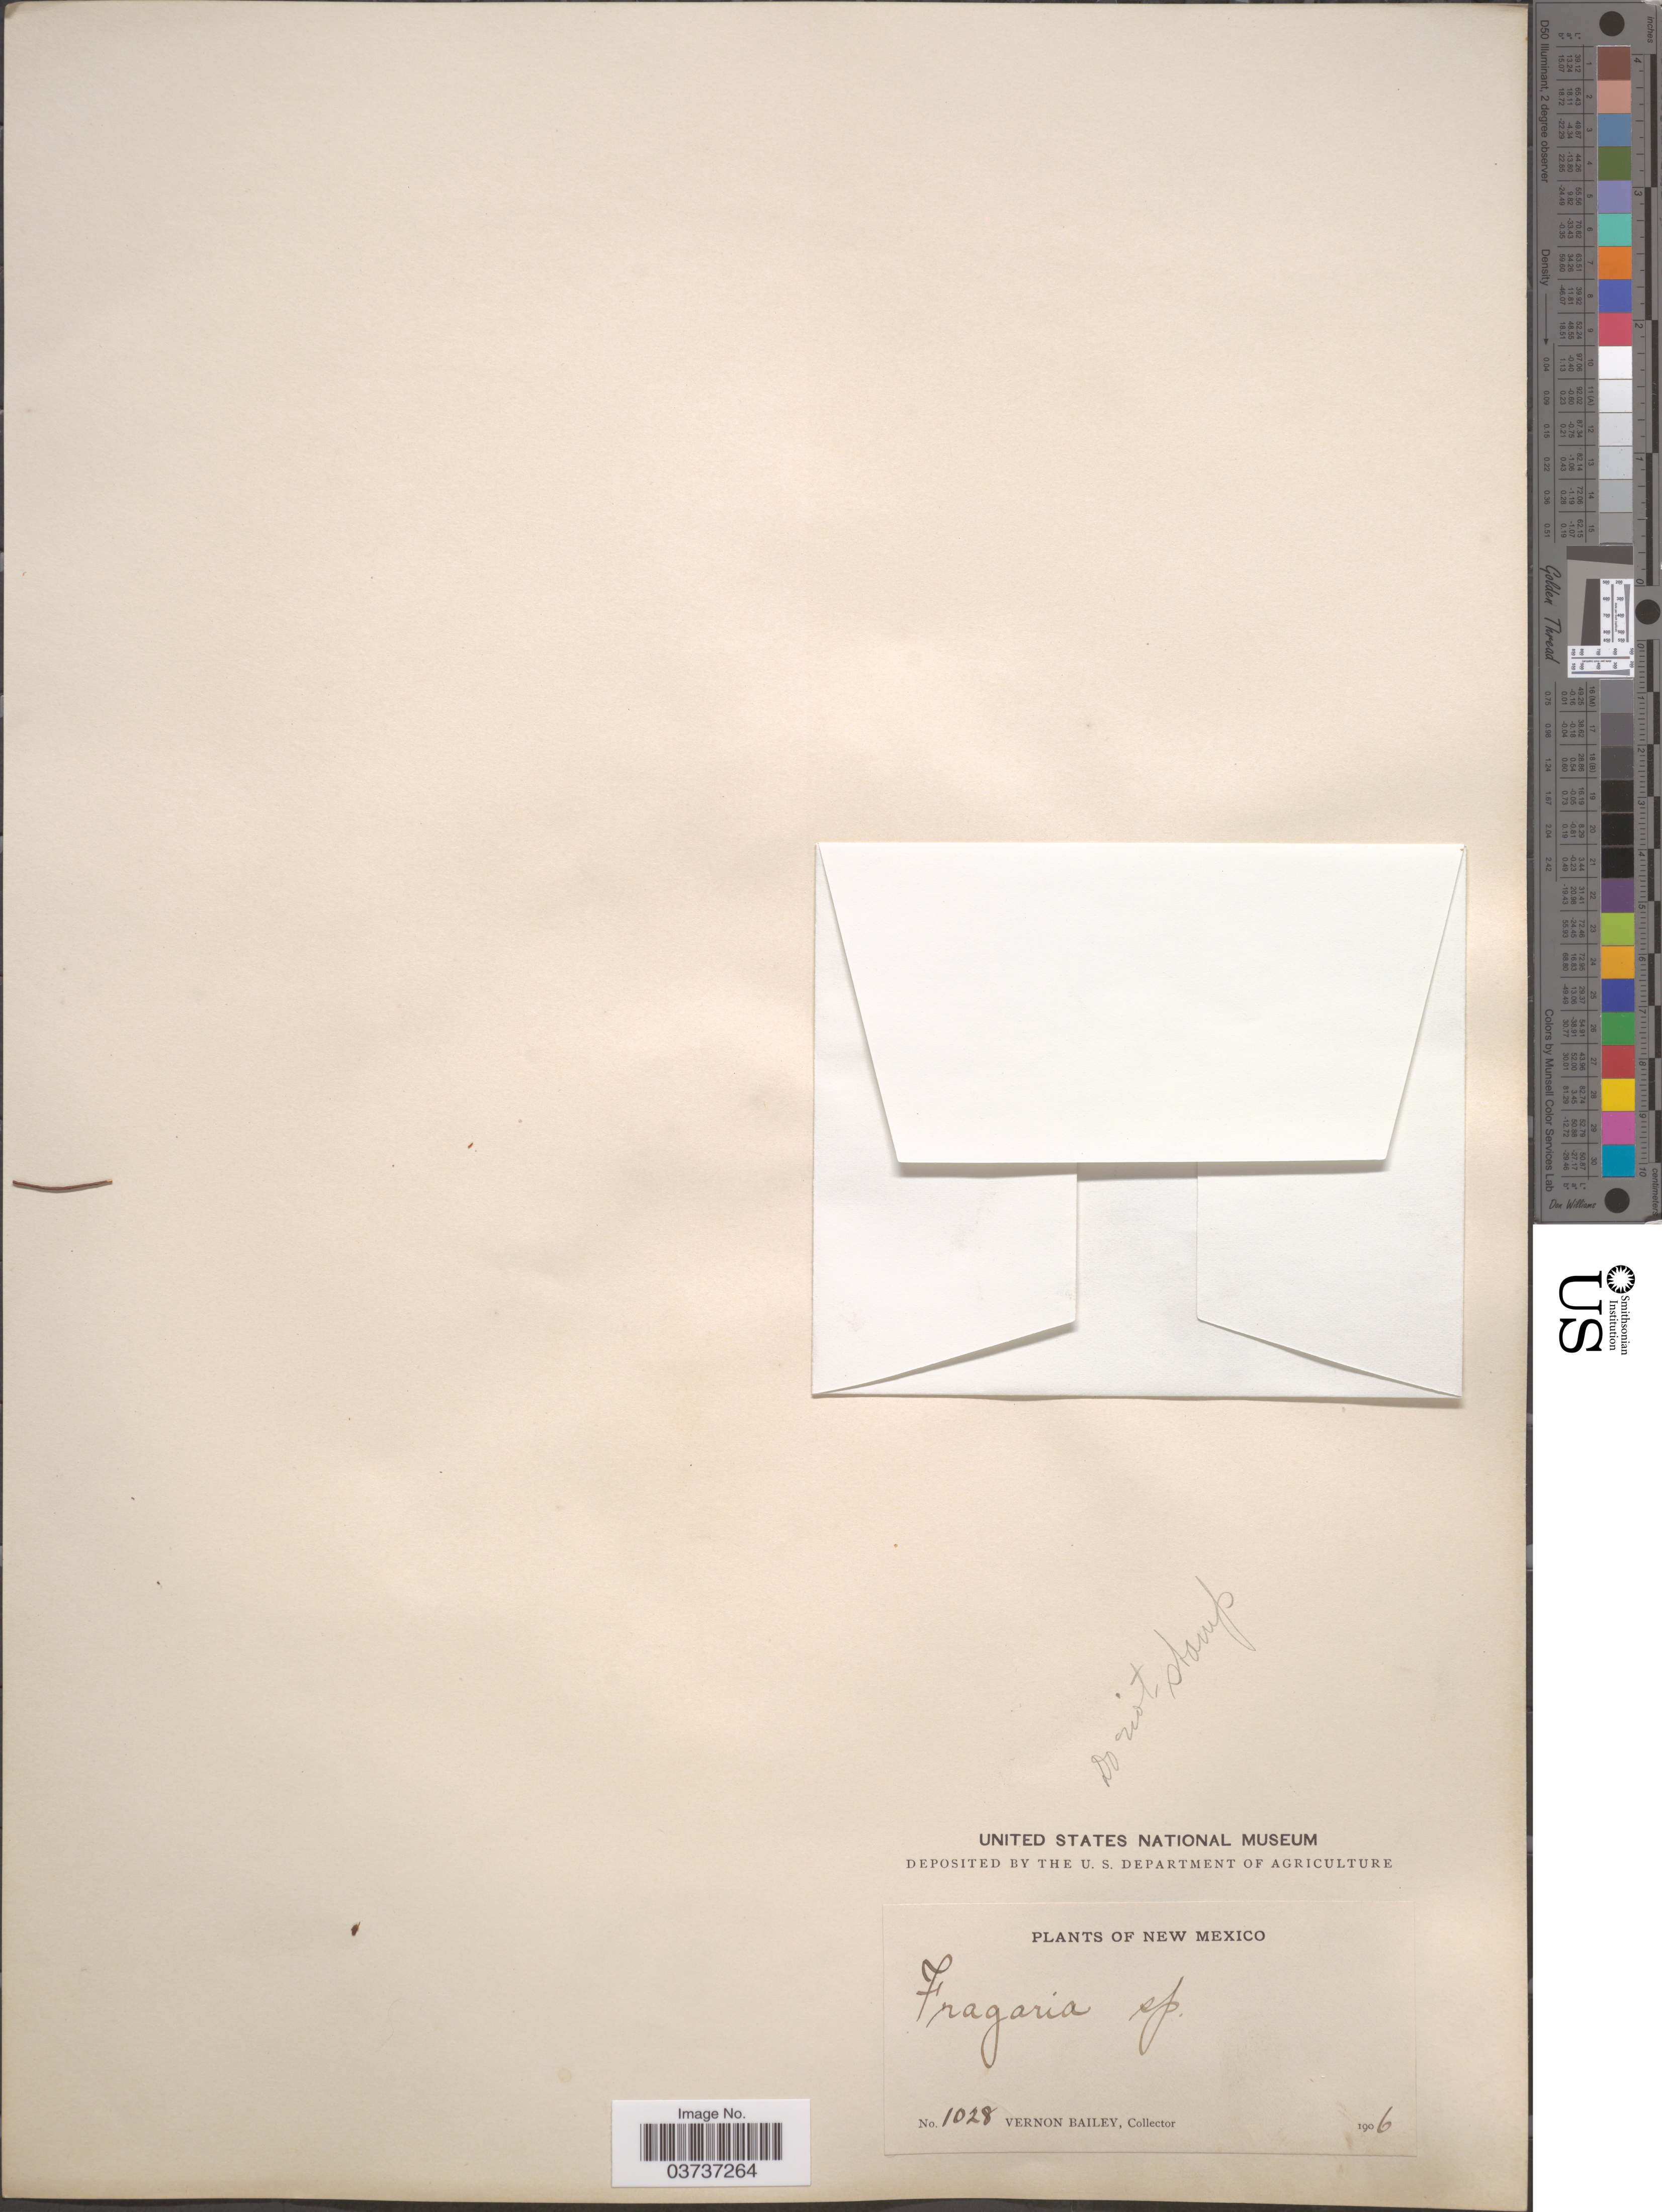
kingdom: Plantae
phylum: Tracheophyta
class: Magnoliopsida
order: Rosales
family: Rosaceae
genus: Fragaria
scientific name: Fragaria vesca var. bracteata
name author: (A. Heller) R.J. Davis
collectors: V. O. Bailey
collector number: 1028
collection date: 1906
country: United States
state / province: New Mexico